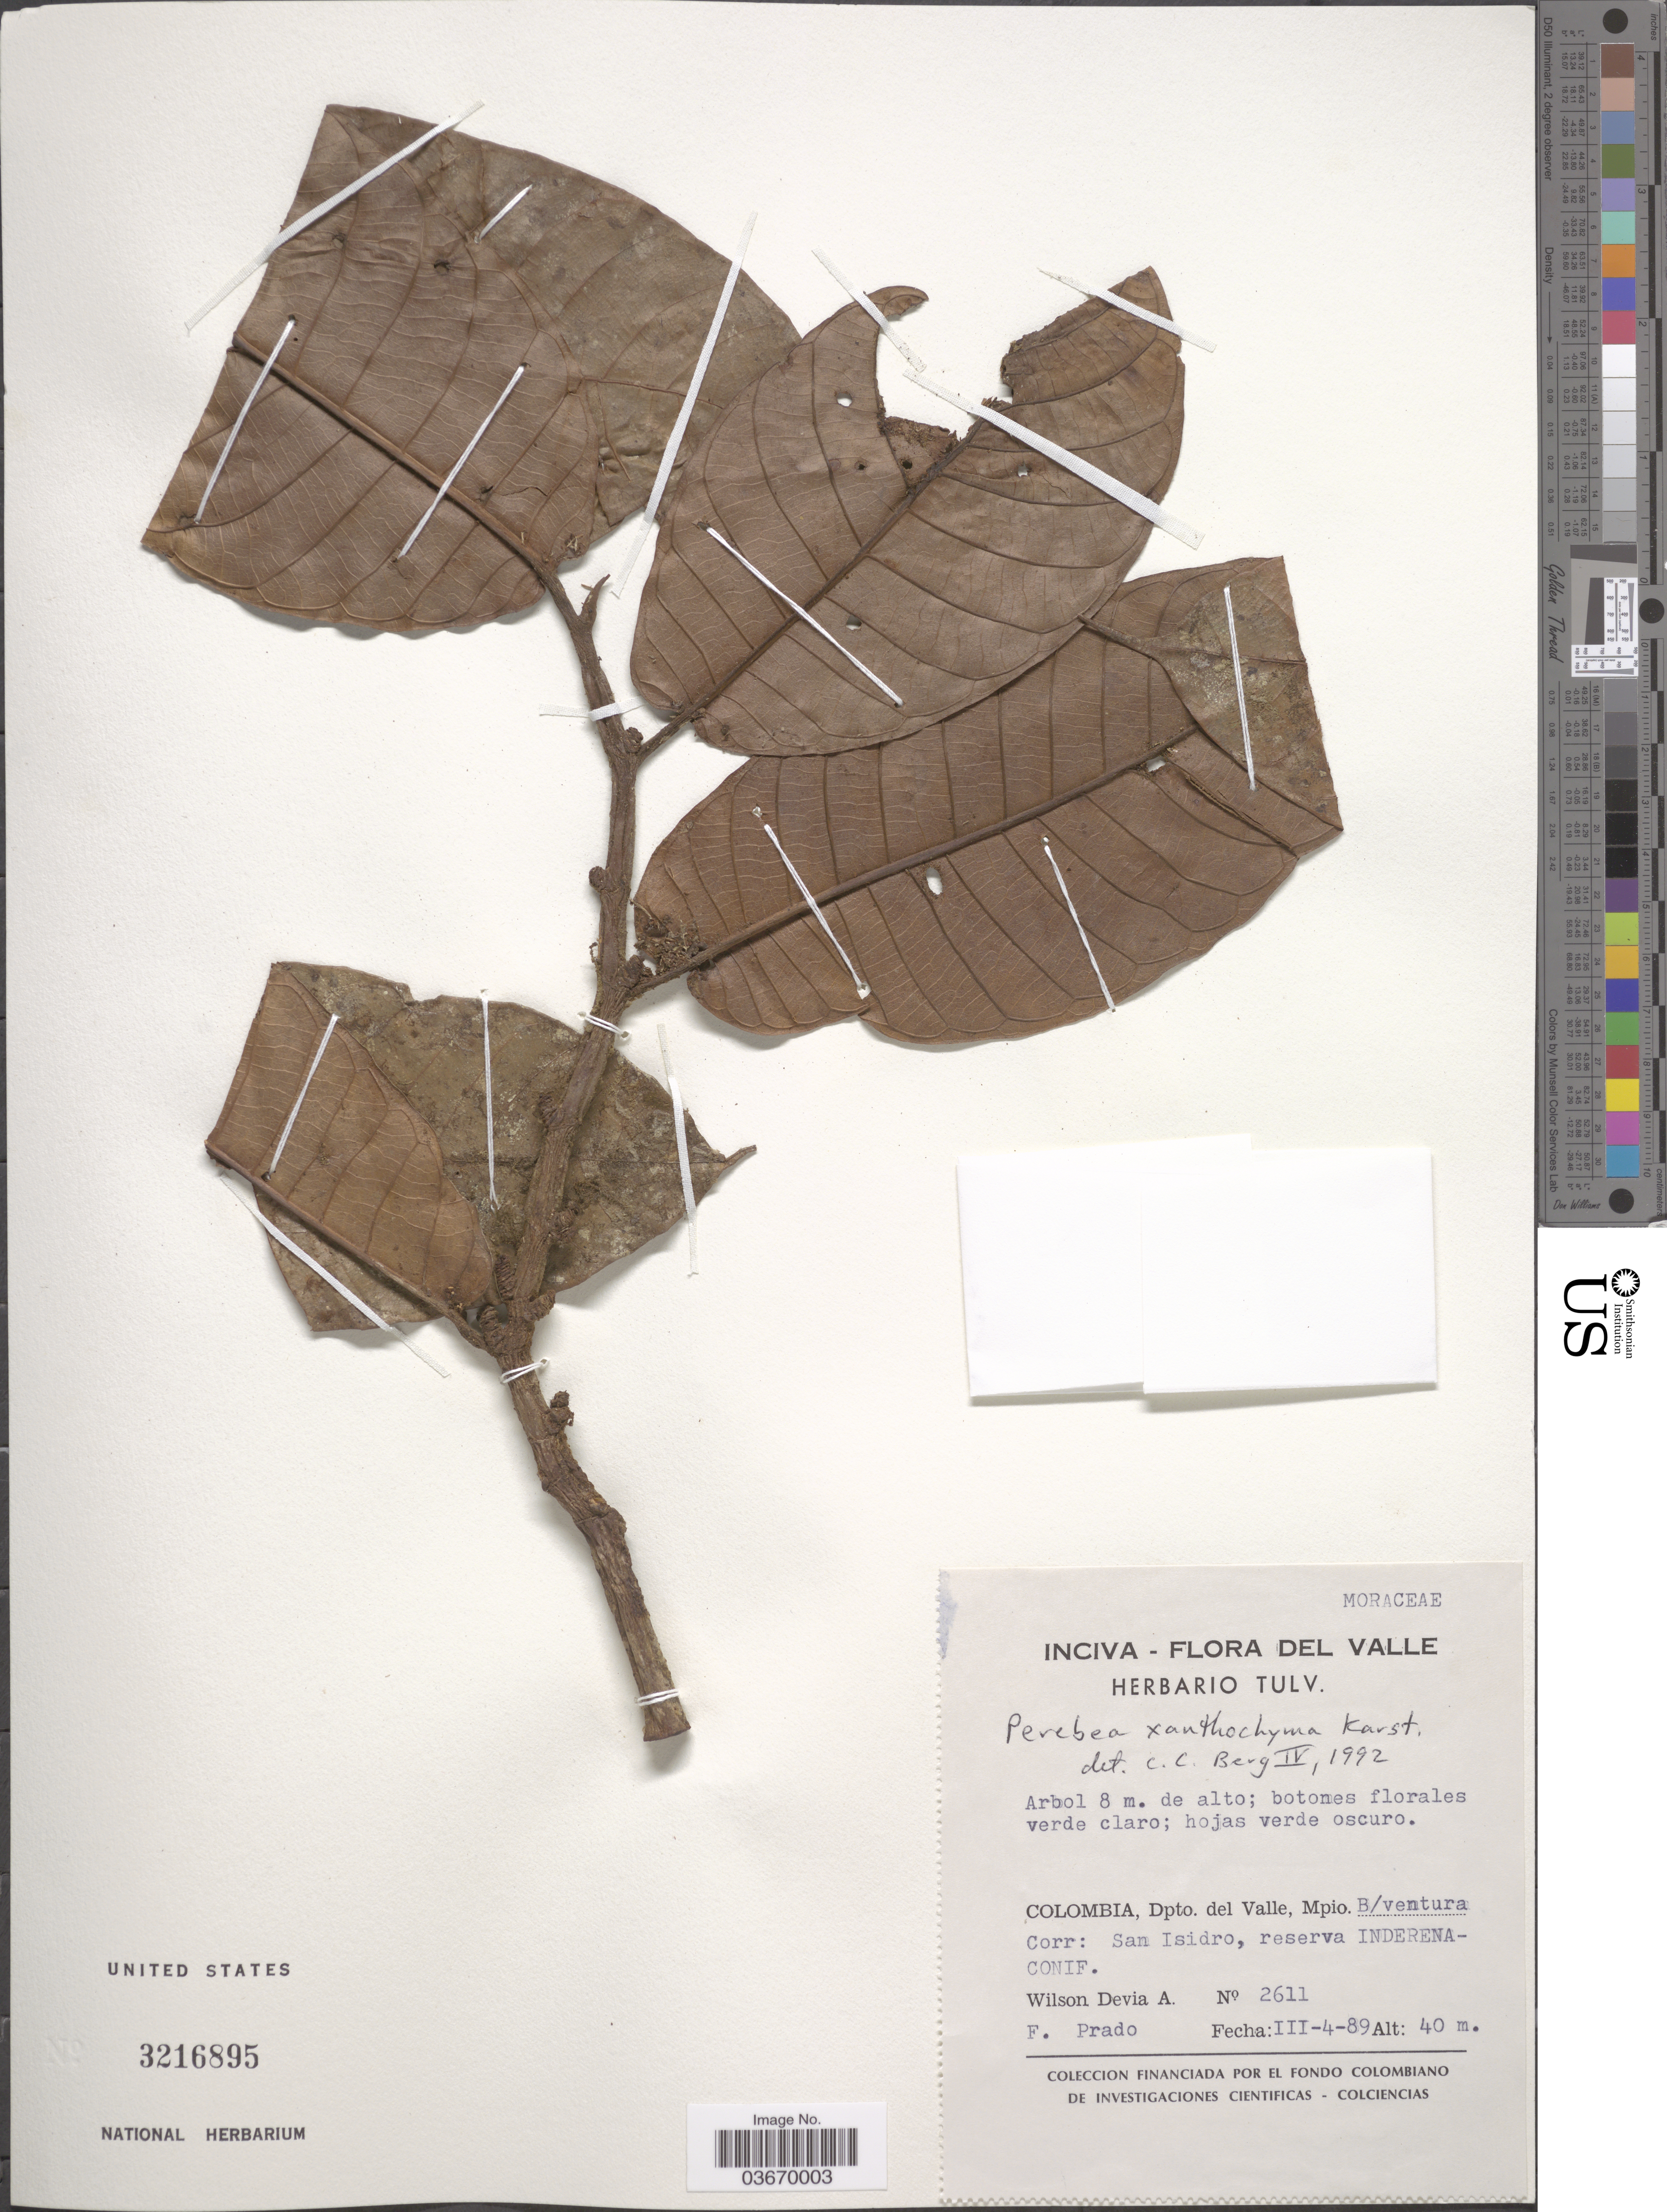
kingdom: Plantae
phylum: Tracheophyta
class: Magnoliopsida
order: Rosales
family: Moraceae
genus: Perebea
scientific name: Perebea xanthochyma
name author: H. Karst.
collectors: W. Devia A. & F. Prado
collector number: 2611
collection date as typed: Transcribed d/m/y: 4/3/89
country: Colombia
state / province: Valle del Cauca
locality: Del Valle. Dpto. del Valle, Mpio. B/ventura, Corr: San Isidro, reserva Inderenaconif.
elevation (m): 40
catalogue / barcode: US 3216895